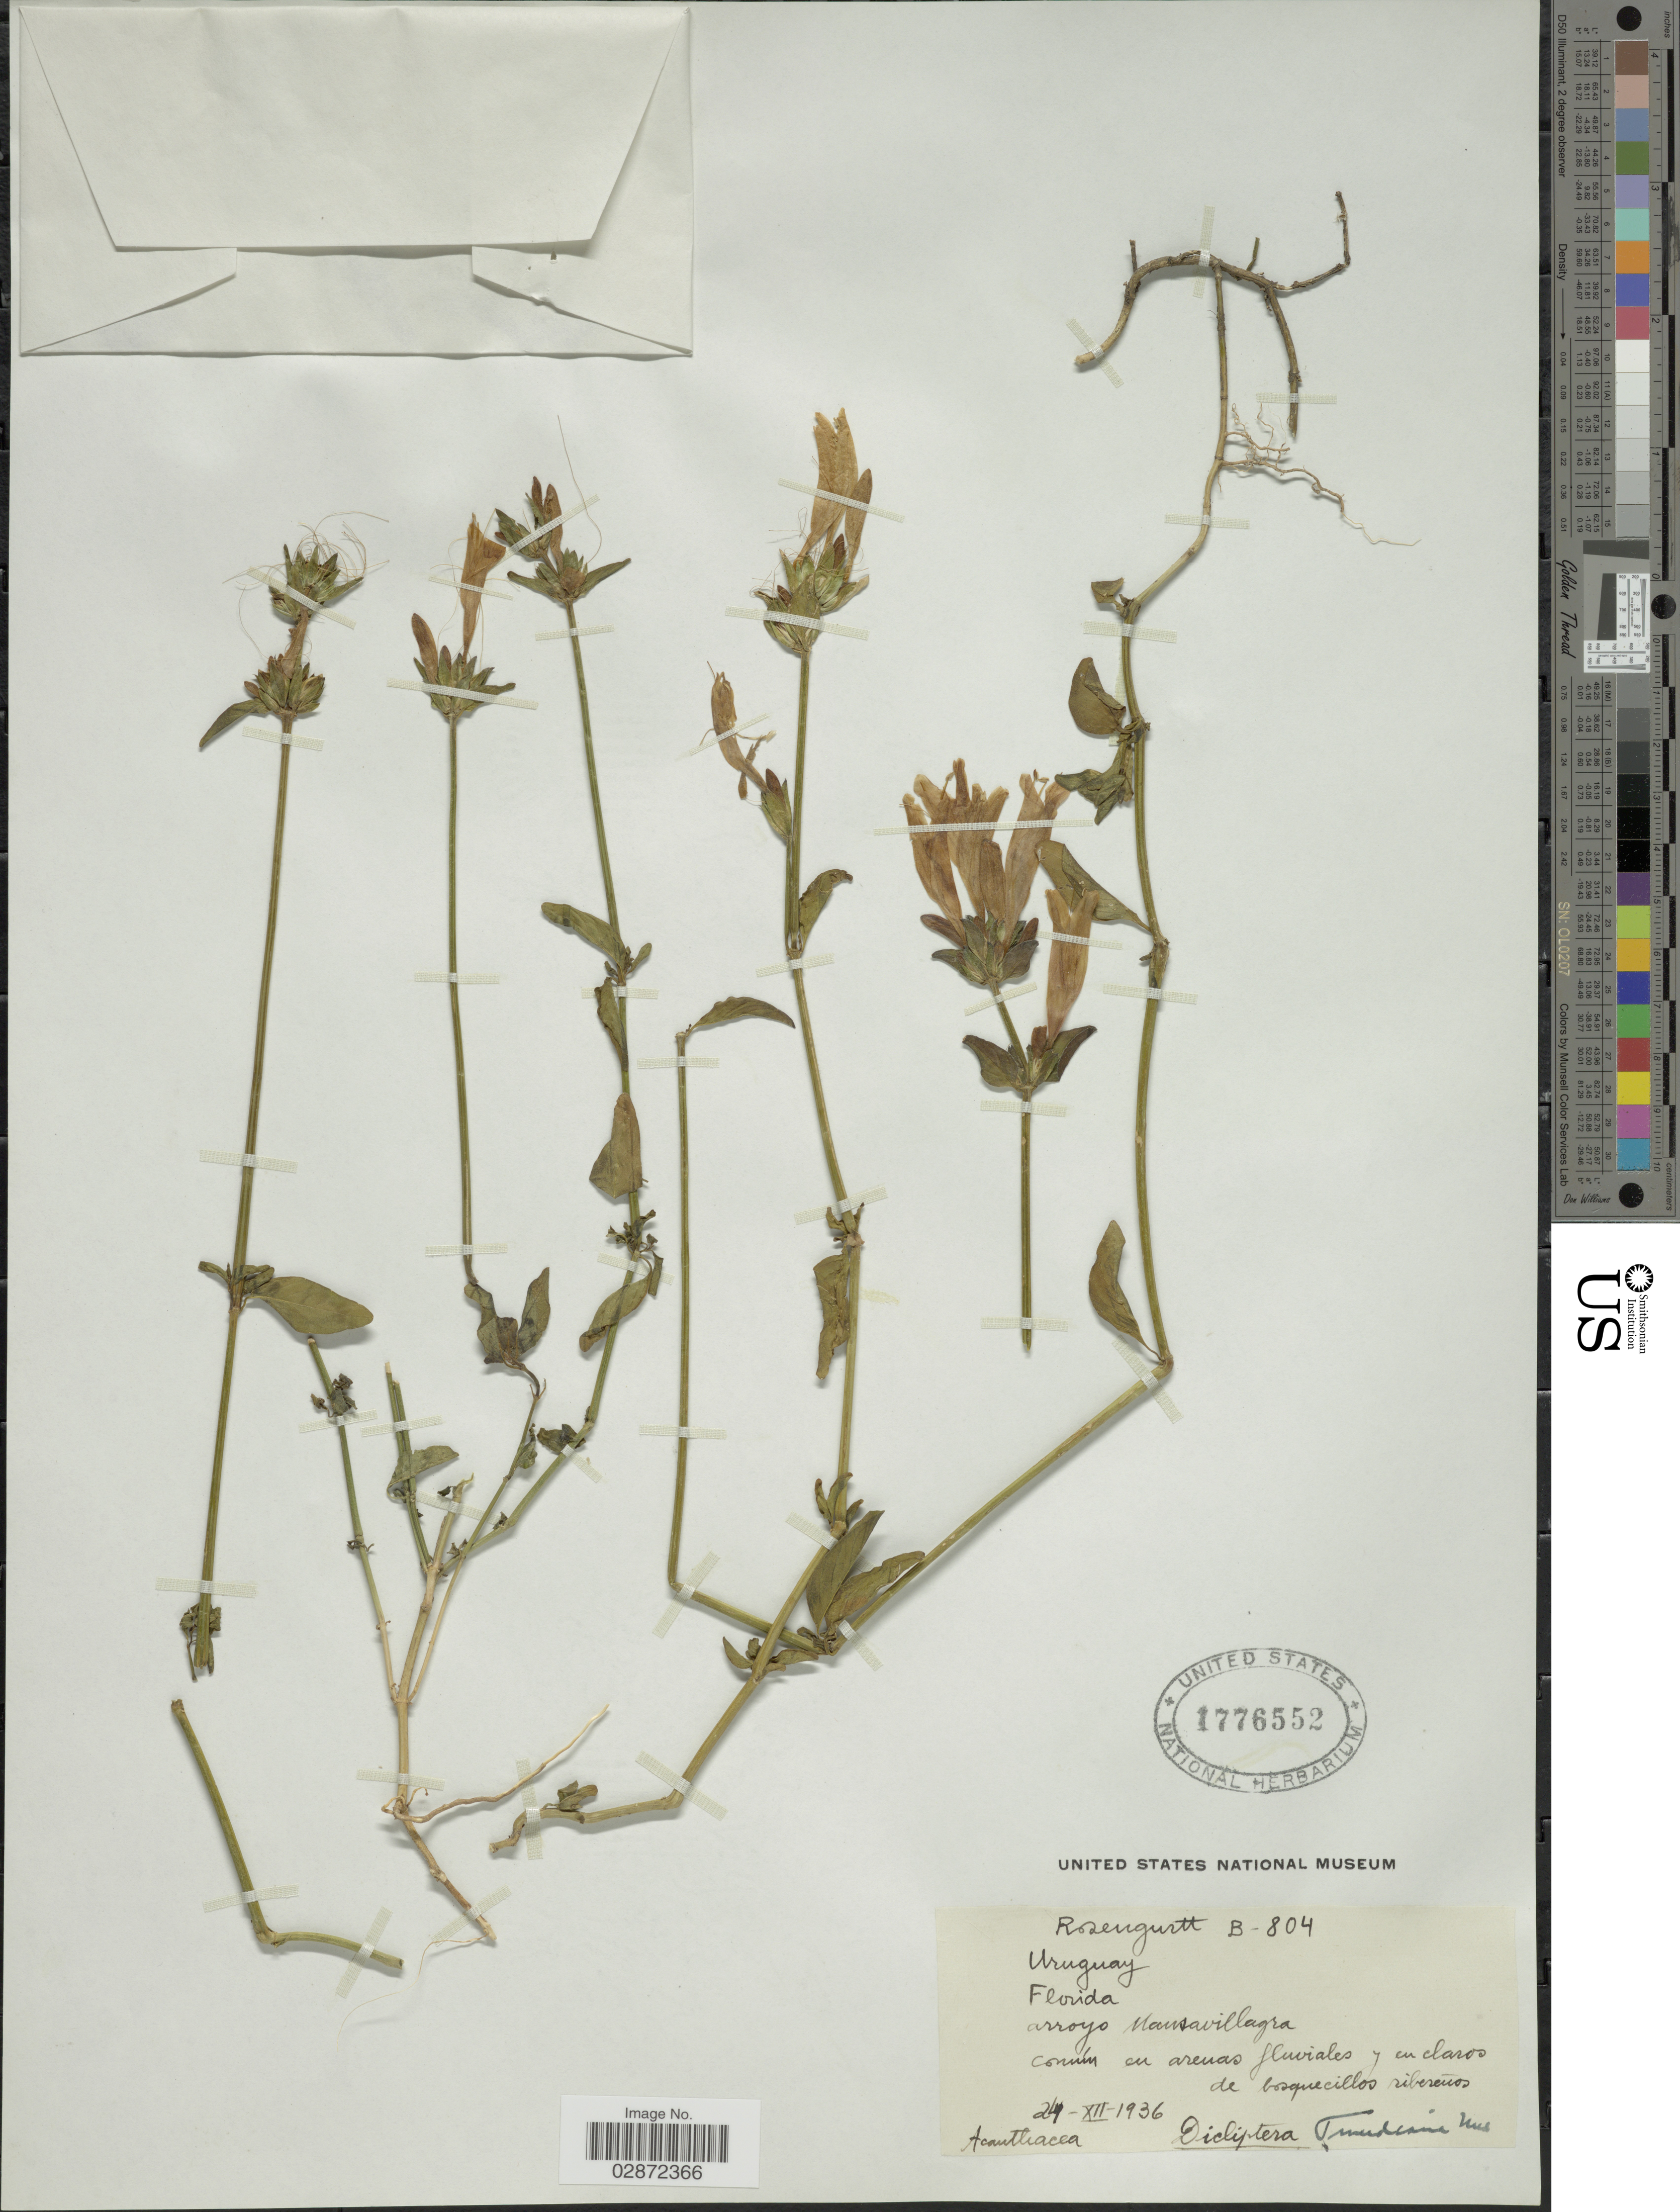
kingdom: Plantae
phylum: Tracheophyta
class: Magnoliopsida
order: Lamiales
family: Acanthaceae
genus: Dicliptera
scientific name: Dicliptera squarrosa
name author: Nees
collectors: Rosengurtt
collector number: B-804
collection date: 1936-12-24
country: Uruguay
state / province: Florida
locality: Florida, arroyo Mansavillagra.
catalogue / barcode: US 1776552